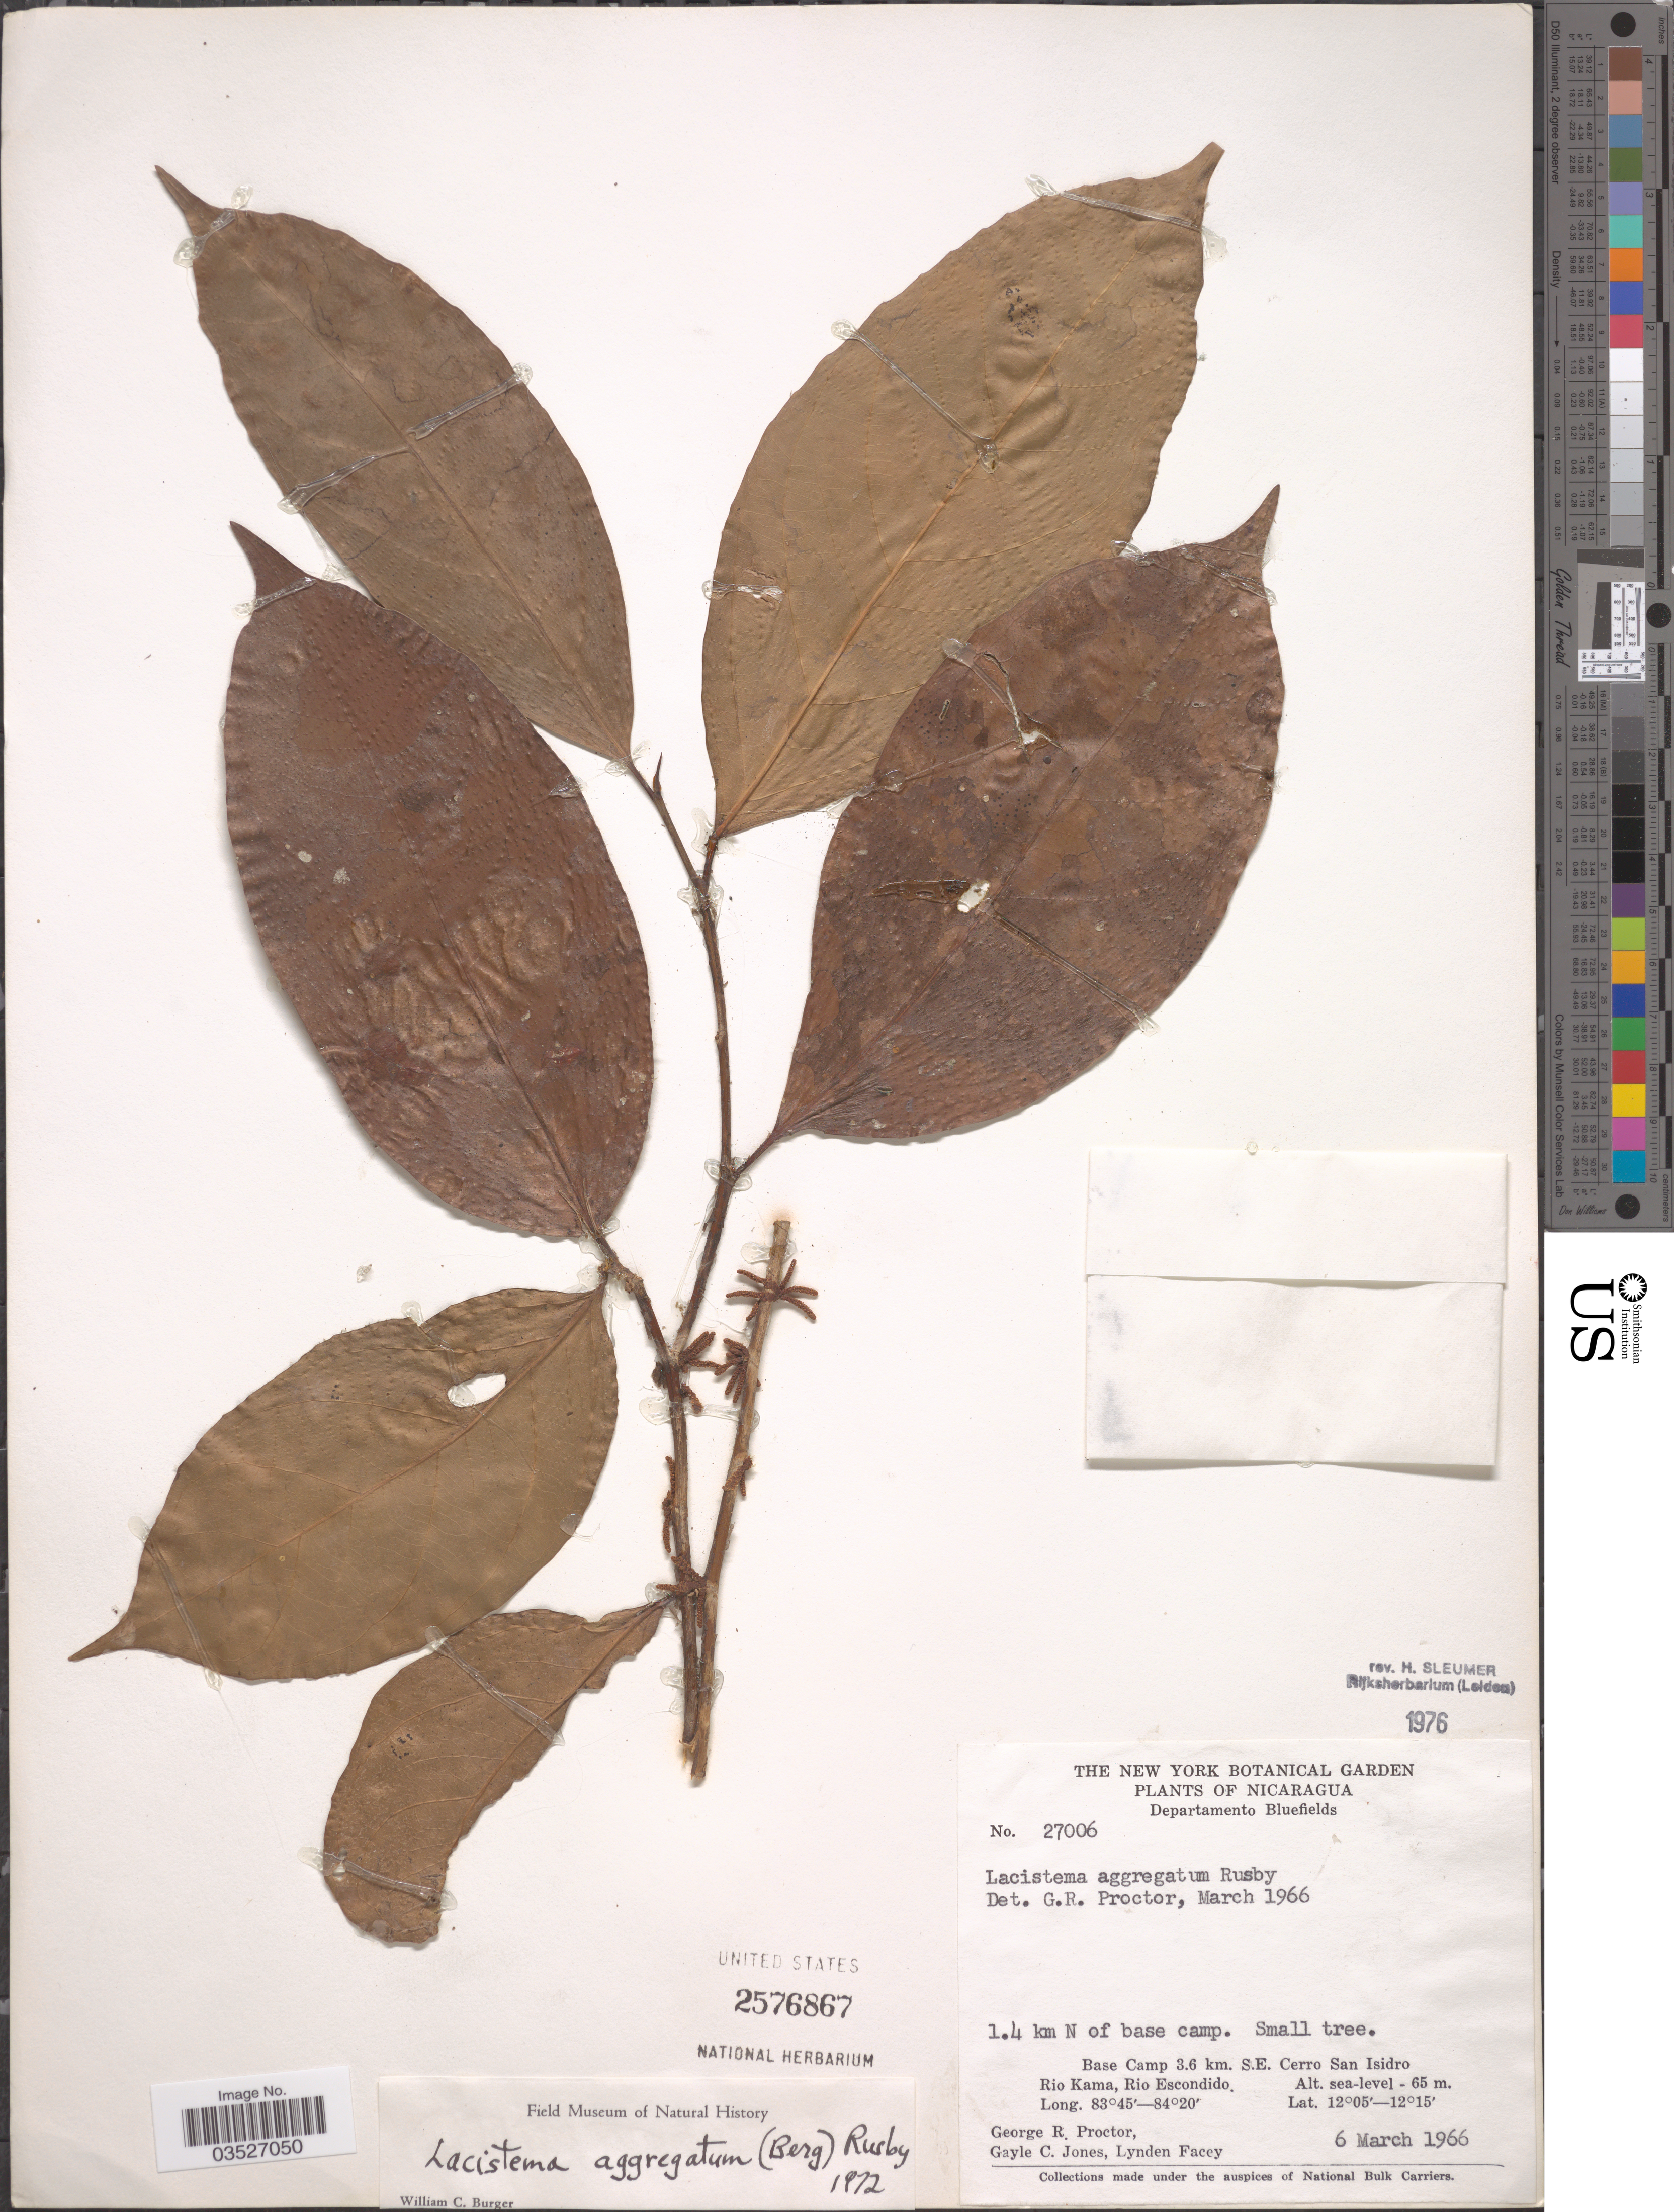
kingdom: Plantae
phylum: Tracheophyta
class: Magnoliopsida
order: Malpighiales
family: Lacistemataceae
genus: Lacistema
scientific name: Lacistema aggregatum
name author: (P.J. Bergius) Rusby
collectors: G. R. Proctor, G. C. Jones & L. Facey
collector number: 27006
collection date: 1966-03-06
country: Nicaragua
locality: Departamento Bluefields. 1.4 km N of base camp. Base Camp 3.6 km. S.E. Cerro San Isidro. Rio Kama, Rio Escondido.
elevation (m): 0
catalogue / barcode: US 2576867